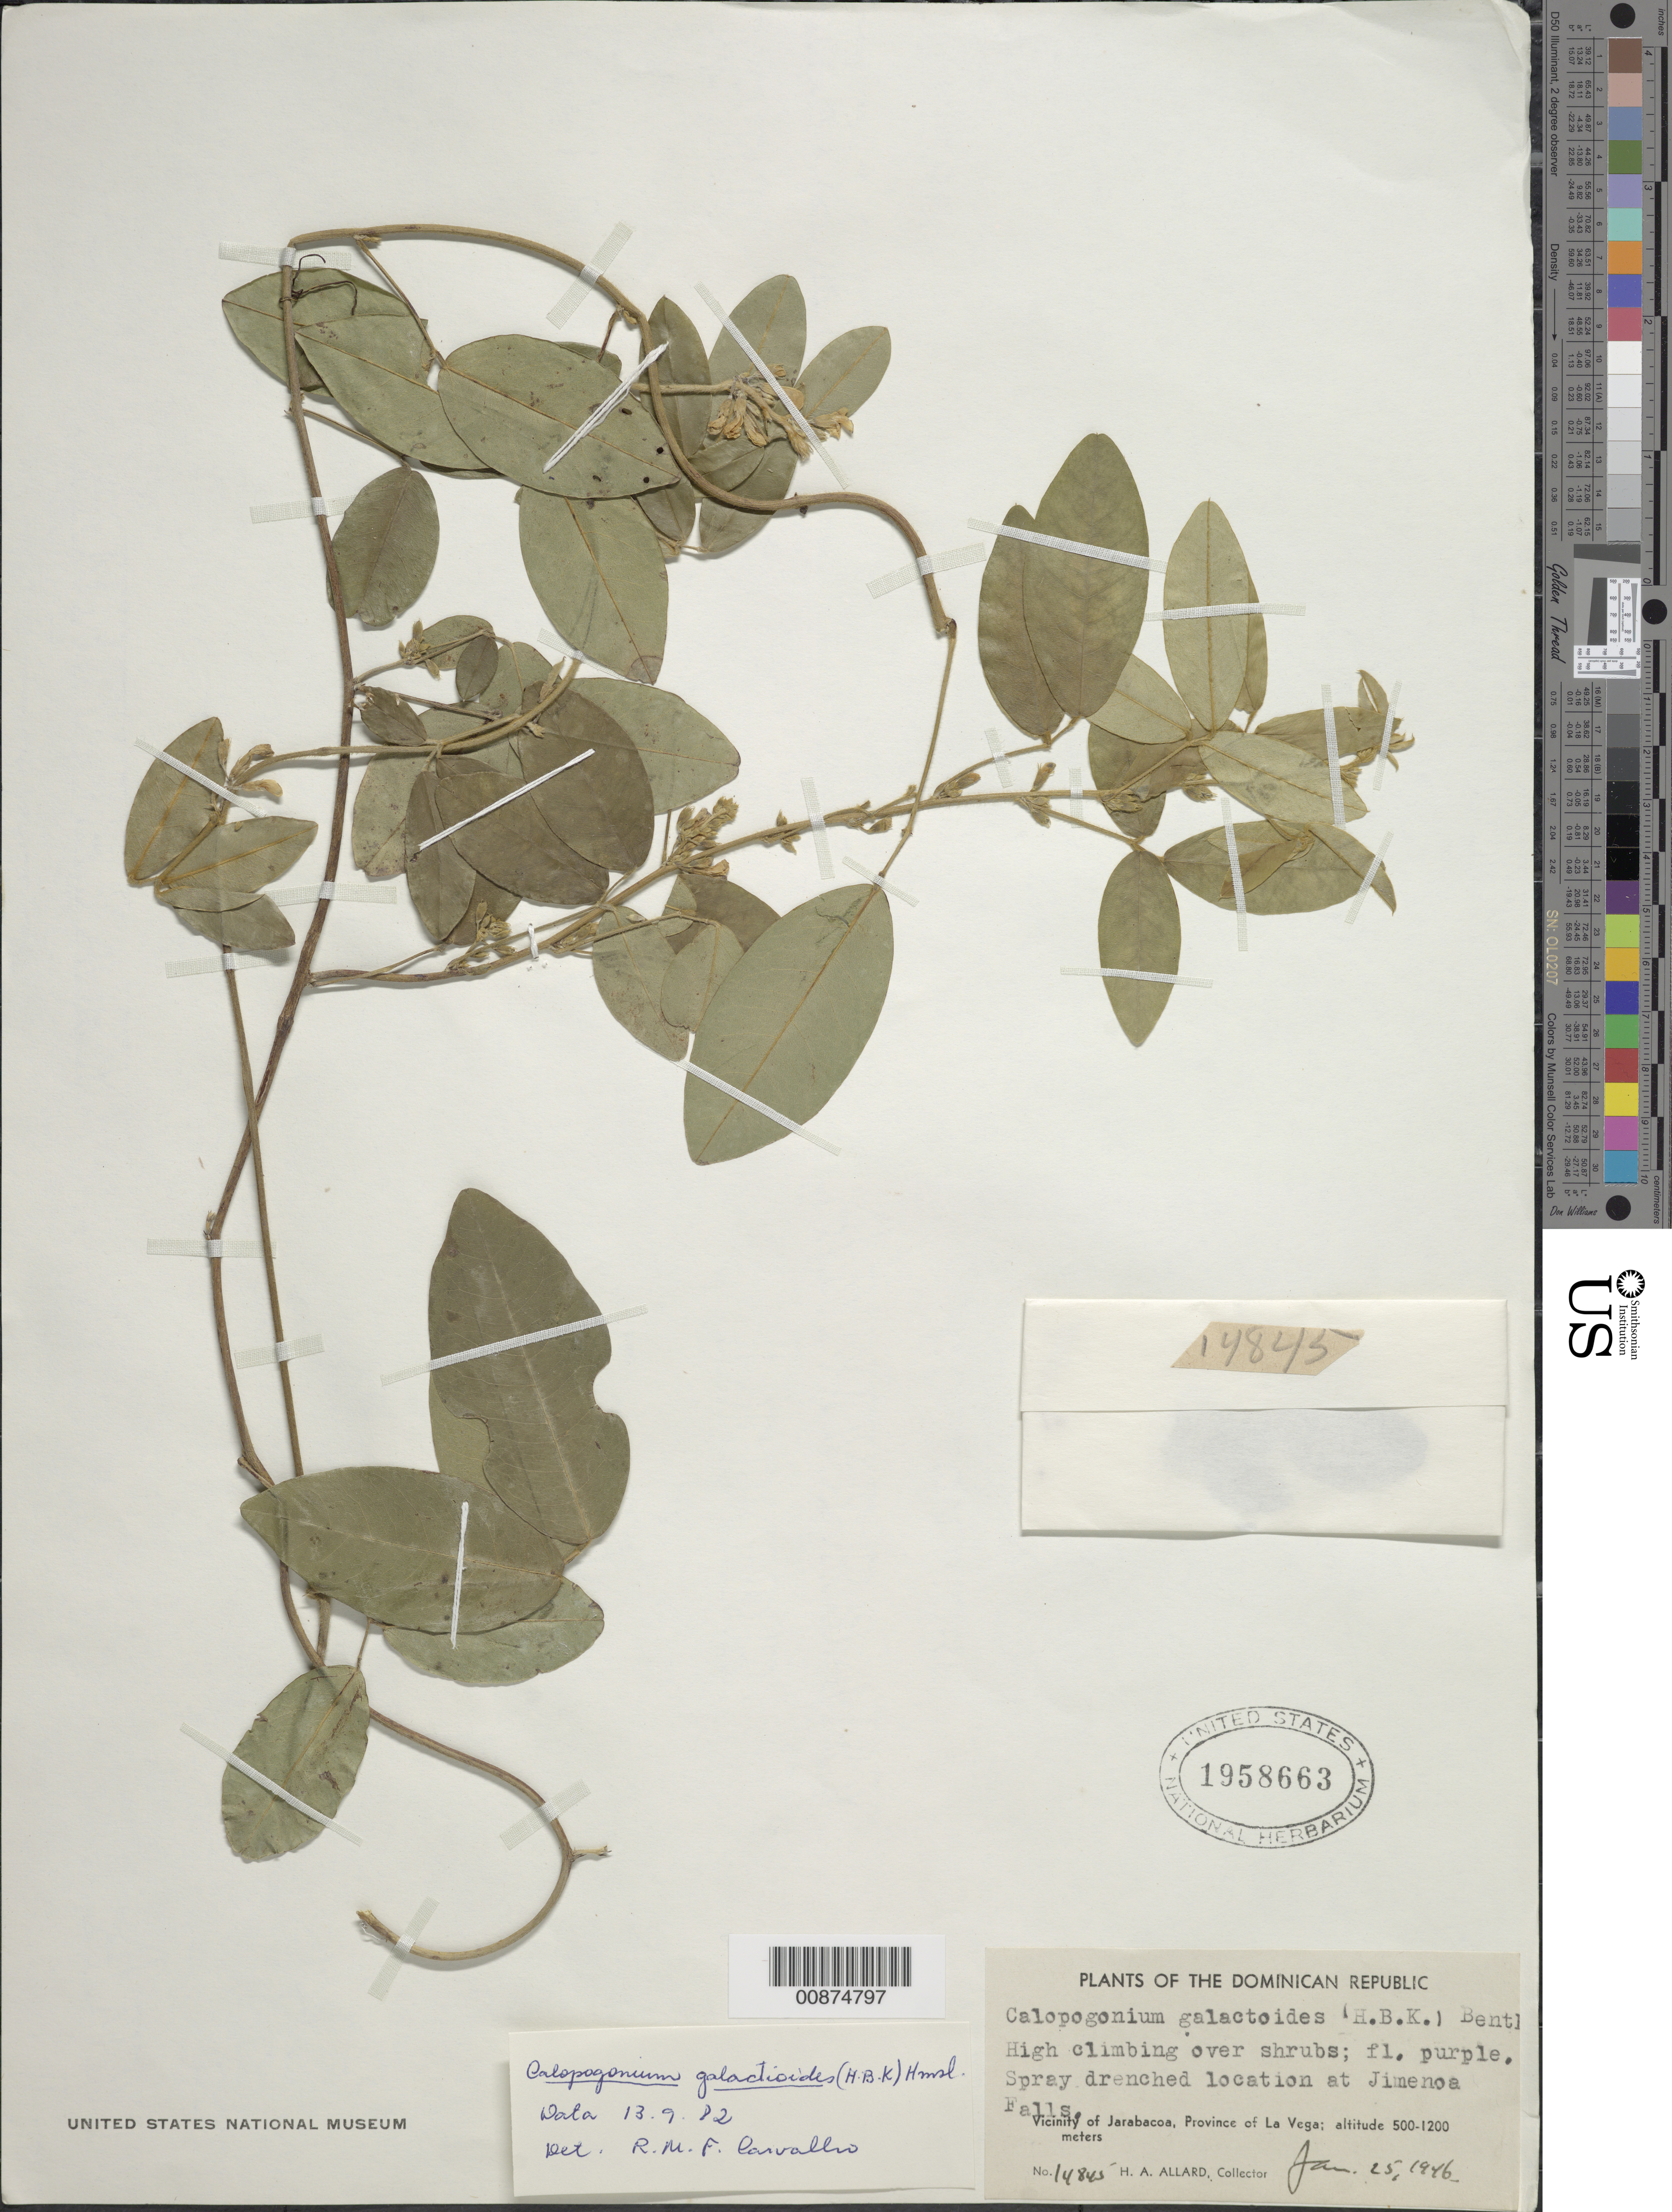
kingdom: Plantae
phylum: Tracheophyta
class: Magnoliopsida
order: Fabales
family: Fabaceae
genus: Calopogonium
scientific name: Calopogonium galactioides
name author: (Kunth) Hemsl.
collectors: H. A. Allard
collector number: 14845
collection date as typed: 25 Jan 1946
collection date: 1946-01-25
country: Dominican Republic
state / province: La Vega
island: Hispaniola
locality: At Jimenoa Falls. Vicinity of Jarabacoa.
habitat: High climbing over shrubs. Spray drenched location.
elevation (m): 500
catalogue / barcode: US 1958663